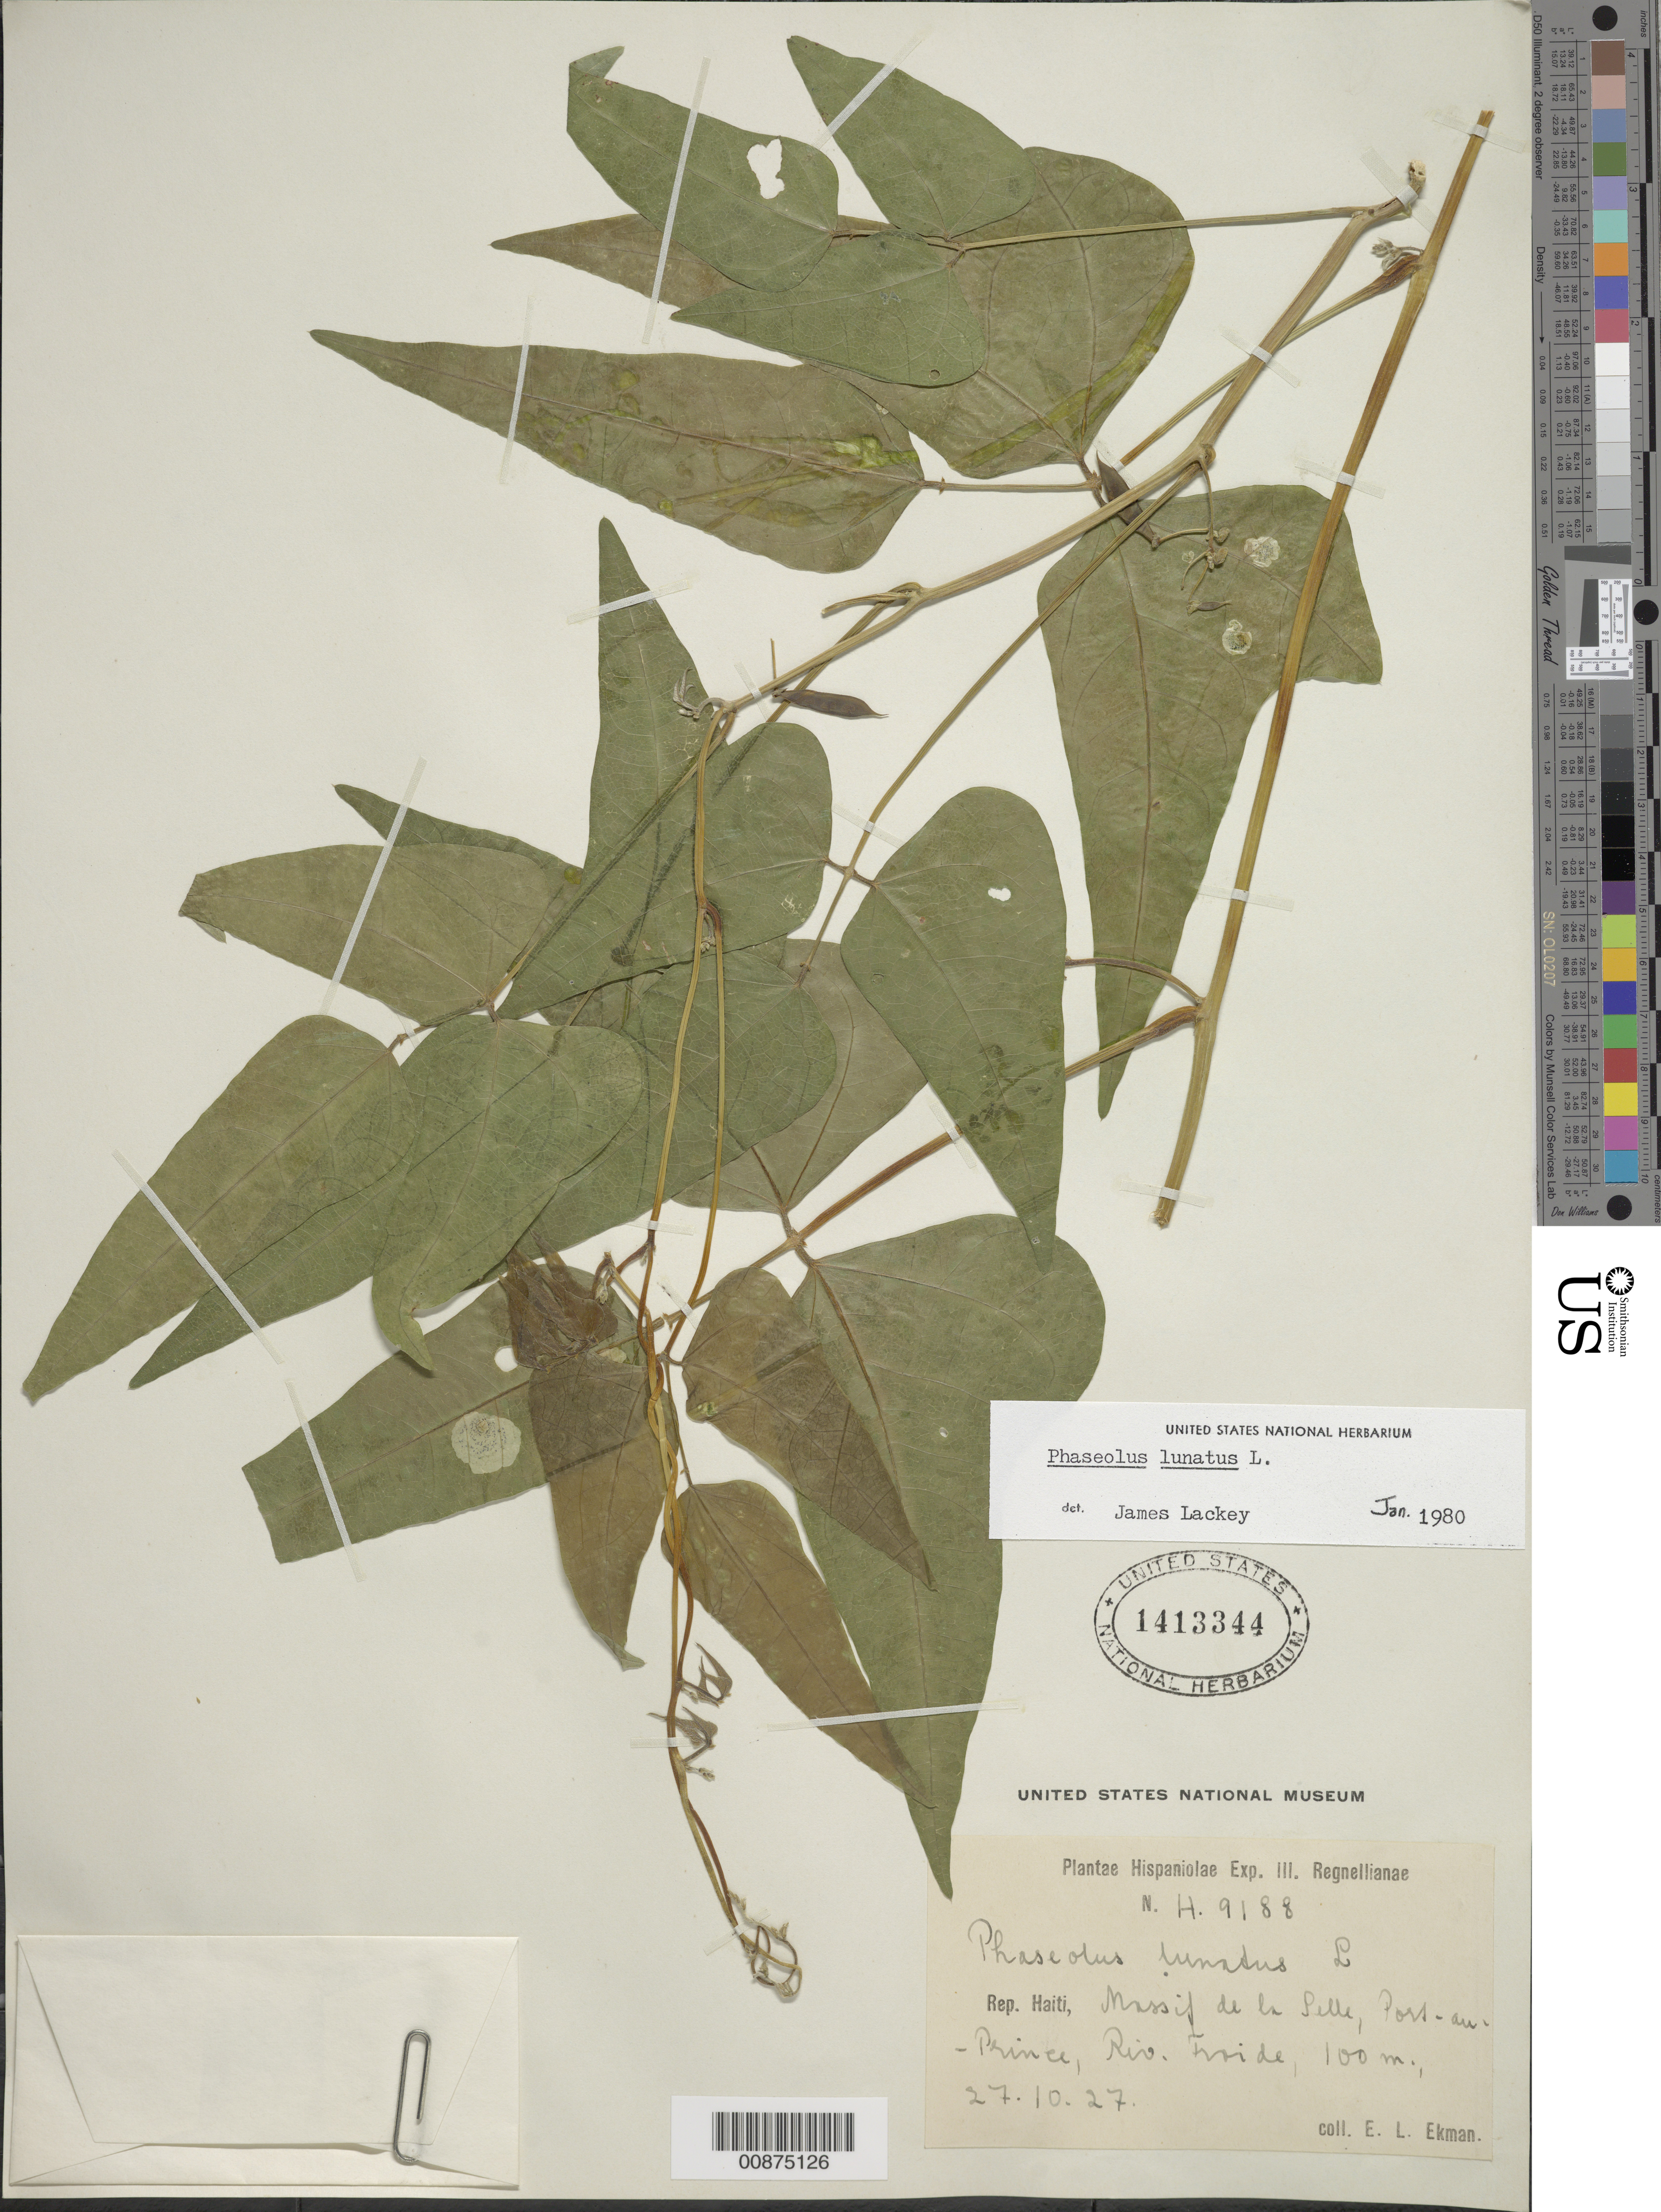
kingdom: Plantae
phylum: Tracheophyta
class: Magnoliopsida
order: Fabales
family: Fabaceae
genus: Phaseolus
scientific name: Phaseolus lunatus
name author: L.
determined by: Lackey, J.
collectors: E. L. Ekman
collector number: H 9188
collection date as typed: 27 Oct 1927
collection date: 1927-10-27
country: Haiti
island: Hispaniola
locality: Massiff de la Selle, Port-au-Prince, Riv. Froide.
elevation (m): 100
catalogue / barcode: US 1413344